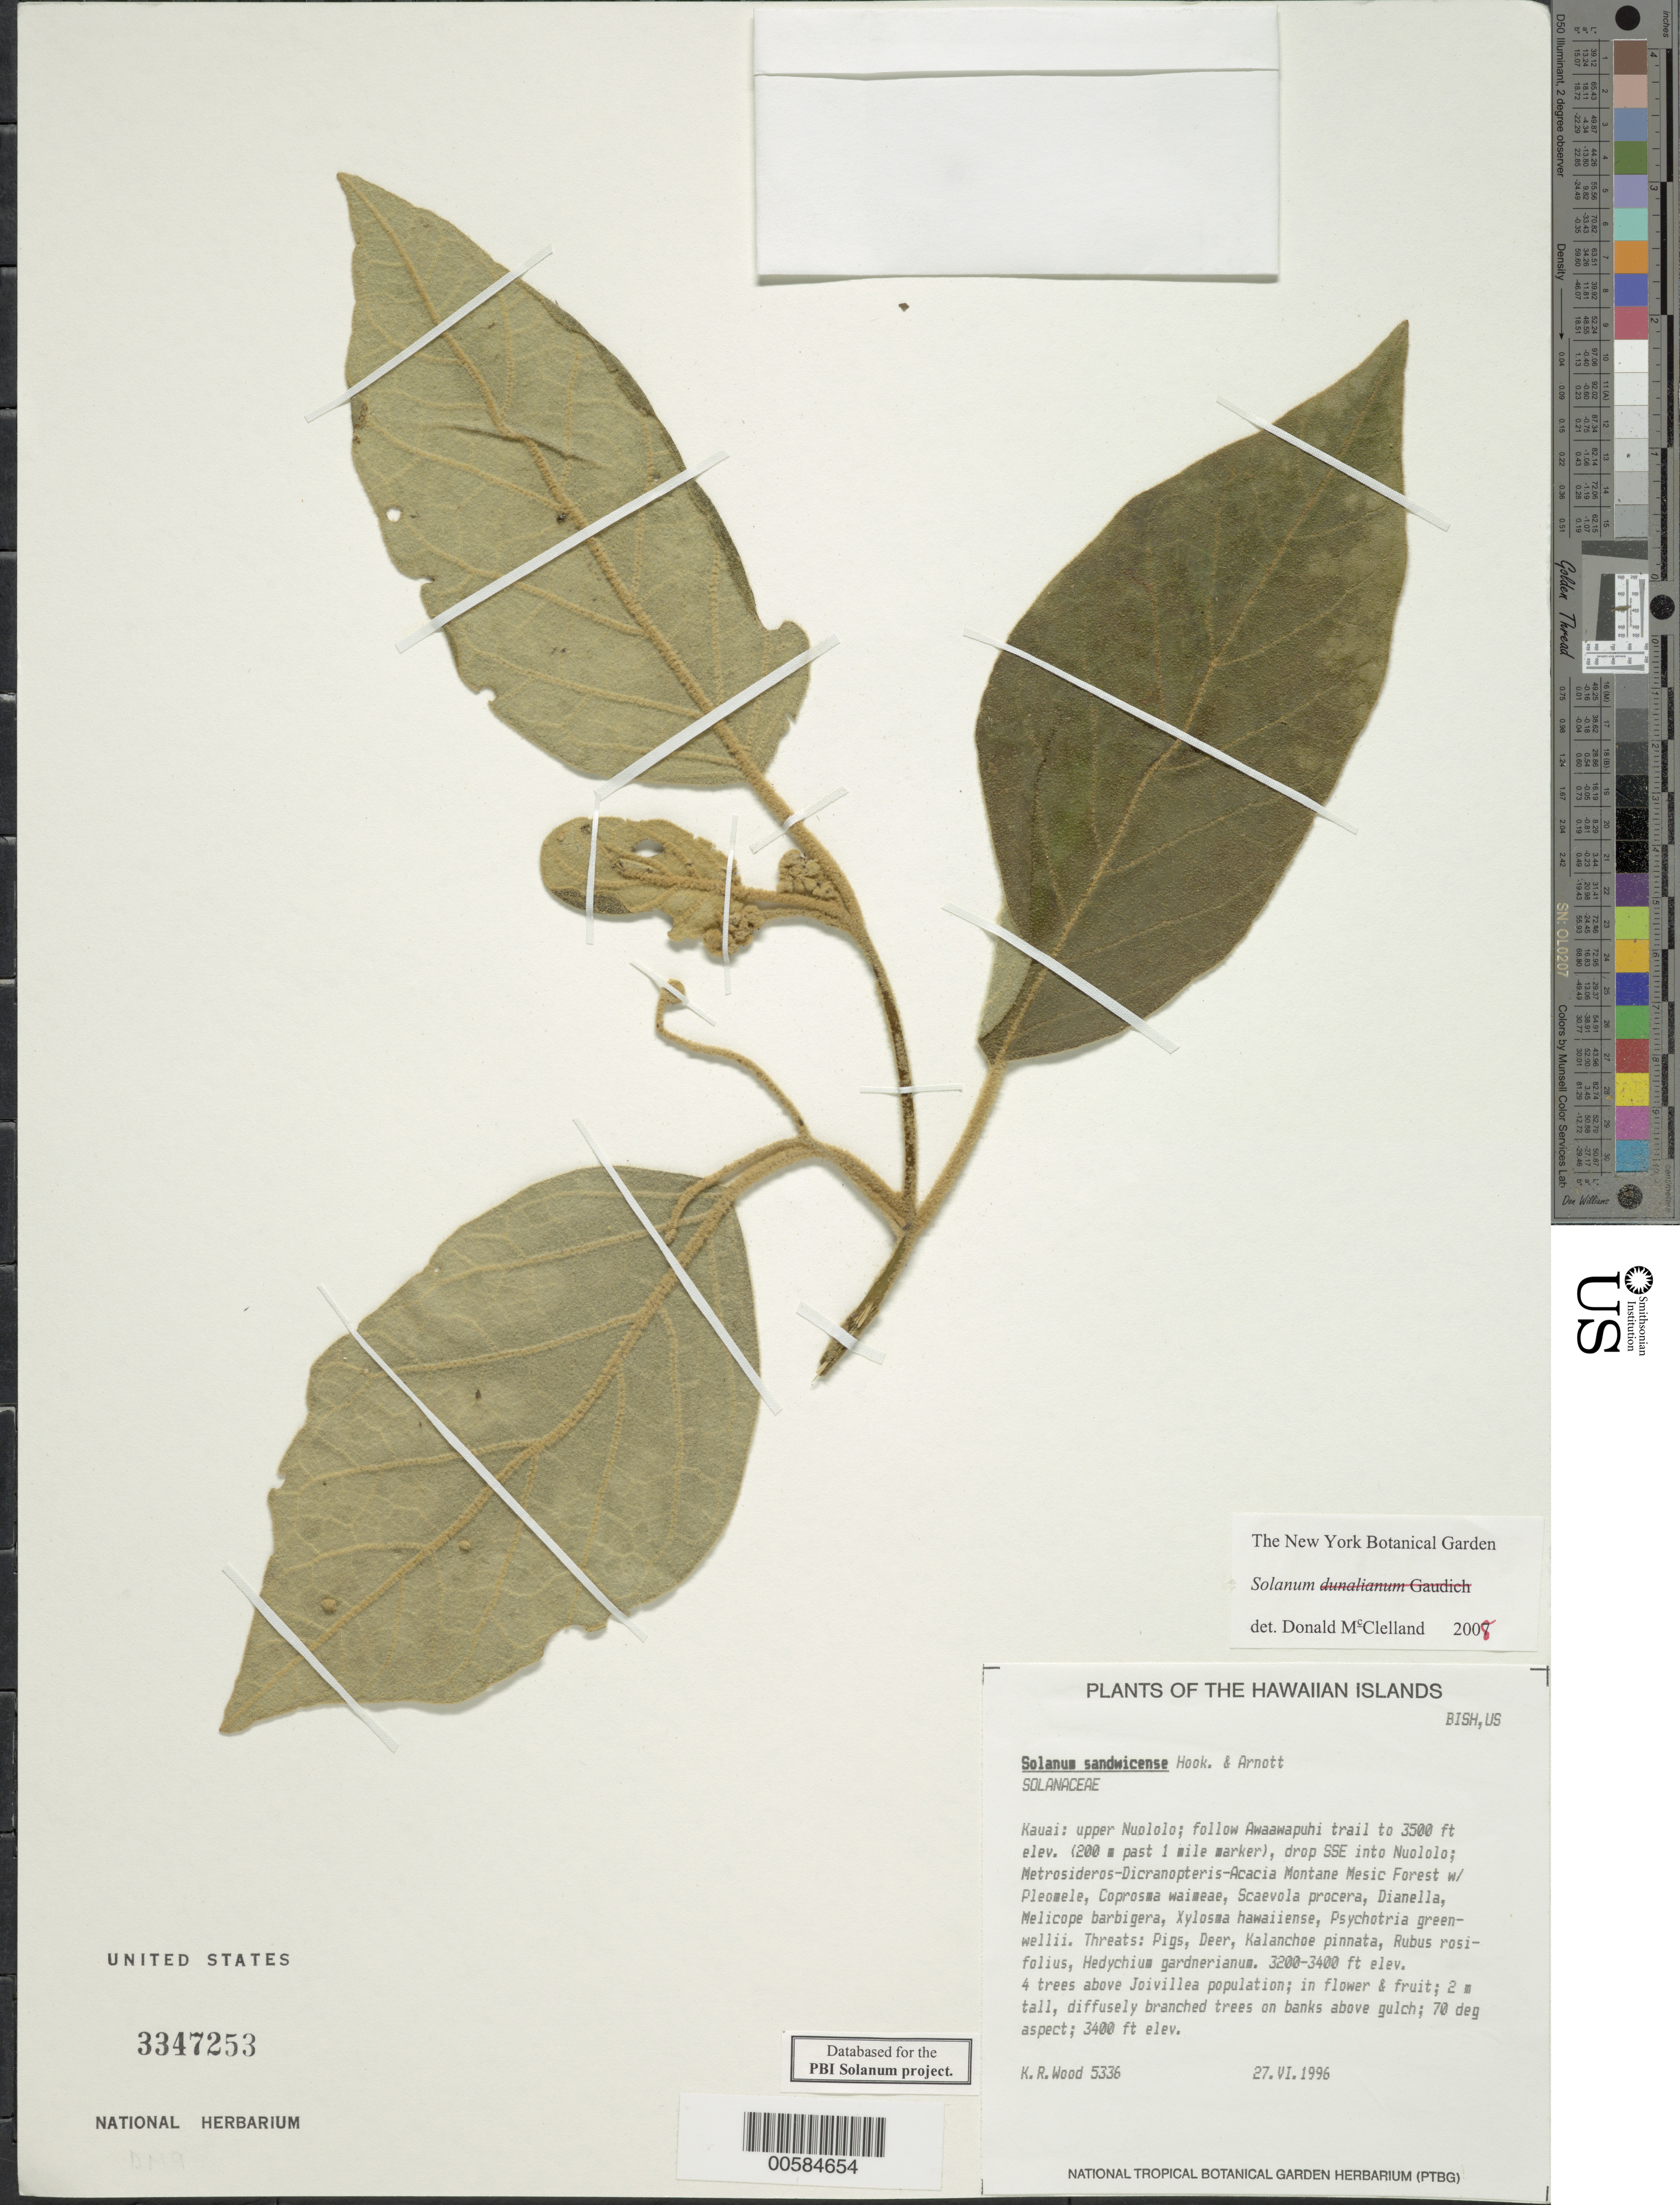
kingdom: Plantae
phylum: Tracheophyta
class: Magnoliopsida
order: Solanales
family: Solanaceae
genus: Solanum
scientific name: Solanum sandwicense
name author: Hook. & Arn.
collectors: K. R. Wood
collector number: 5336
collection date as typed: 27 Jun 1996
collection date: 1996-06-27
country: United States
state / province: Hawaii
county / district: Kauai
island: Kaua'i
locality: Upper Nuololo; follow Awaawapuhi trail to 3500 ft elev (200 m past 1 mi marker), drop SSE into Nuololo.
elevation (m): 975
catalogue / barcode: US 3347253